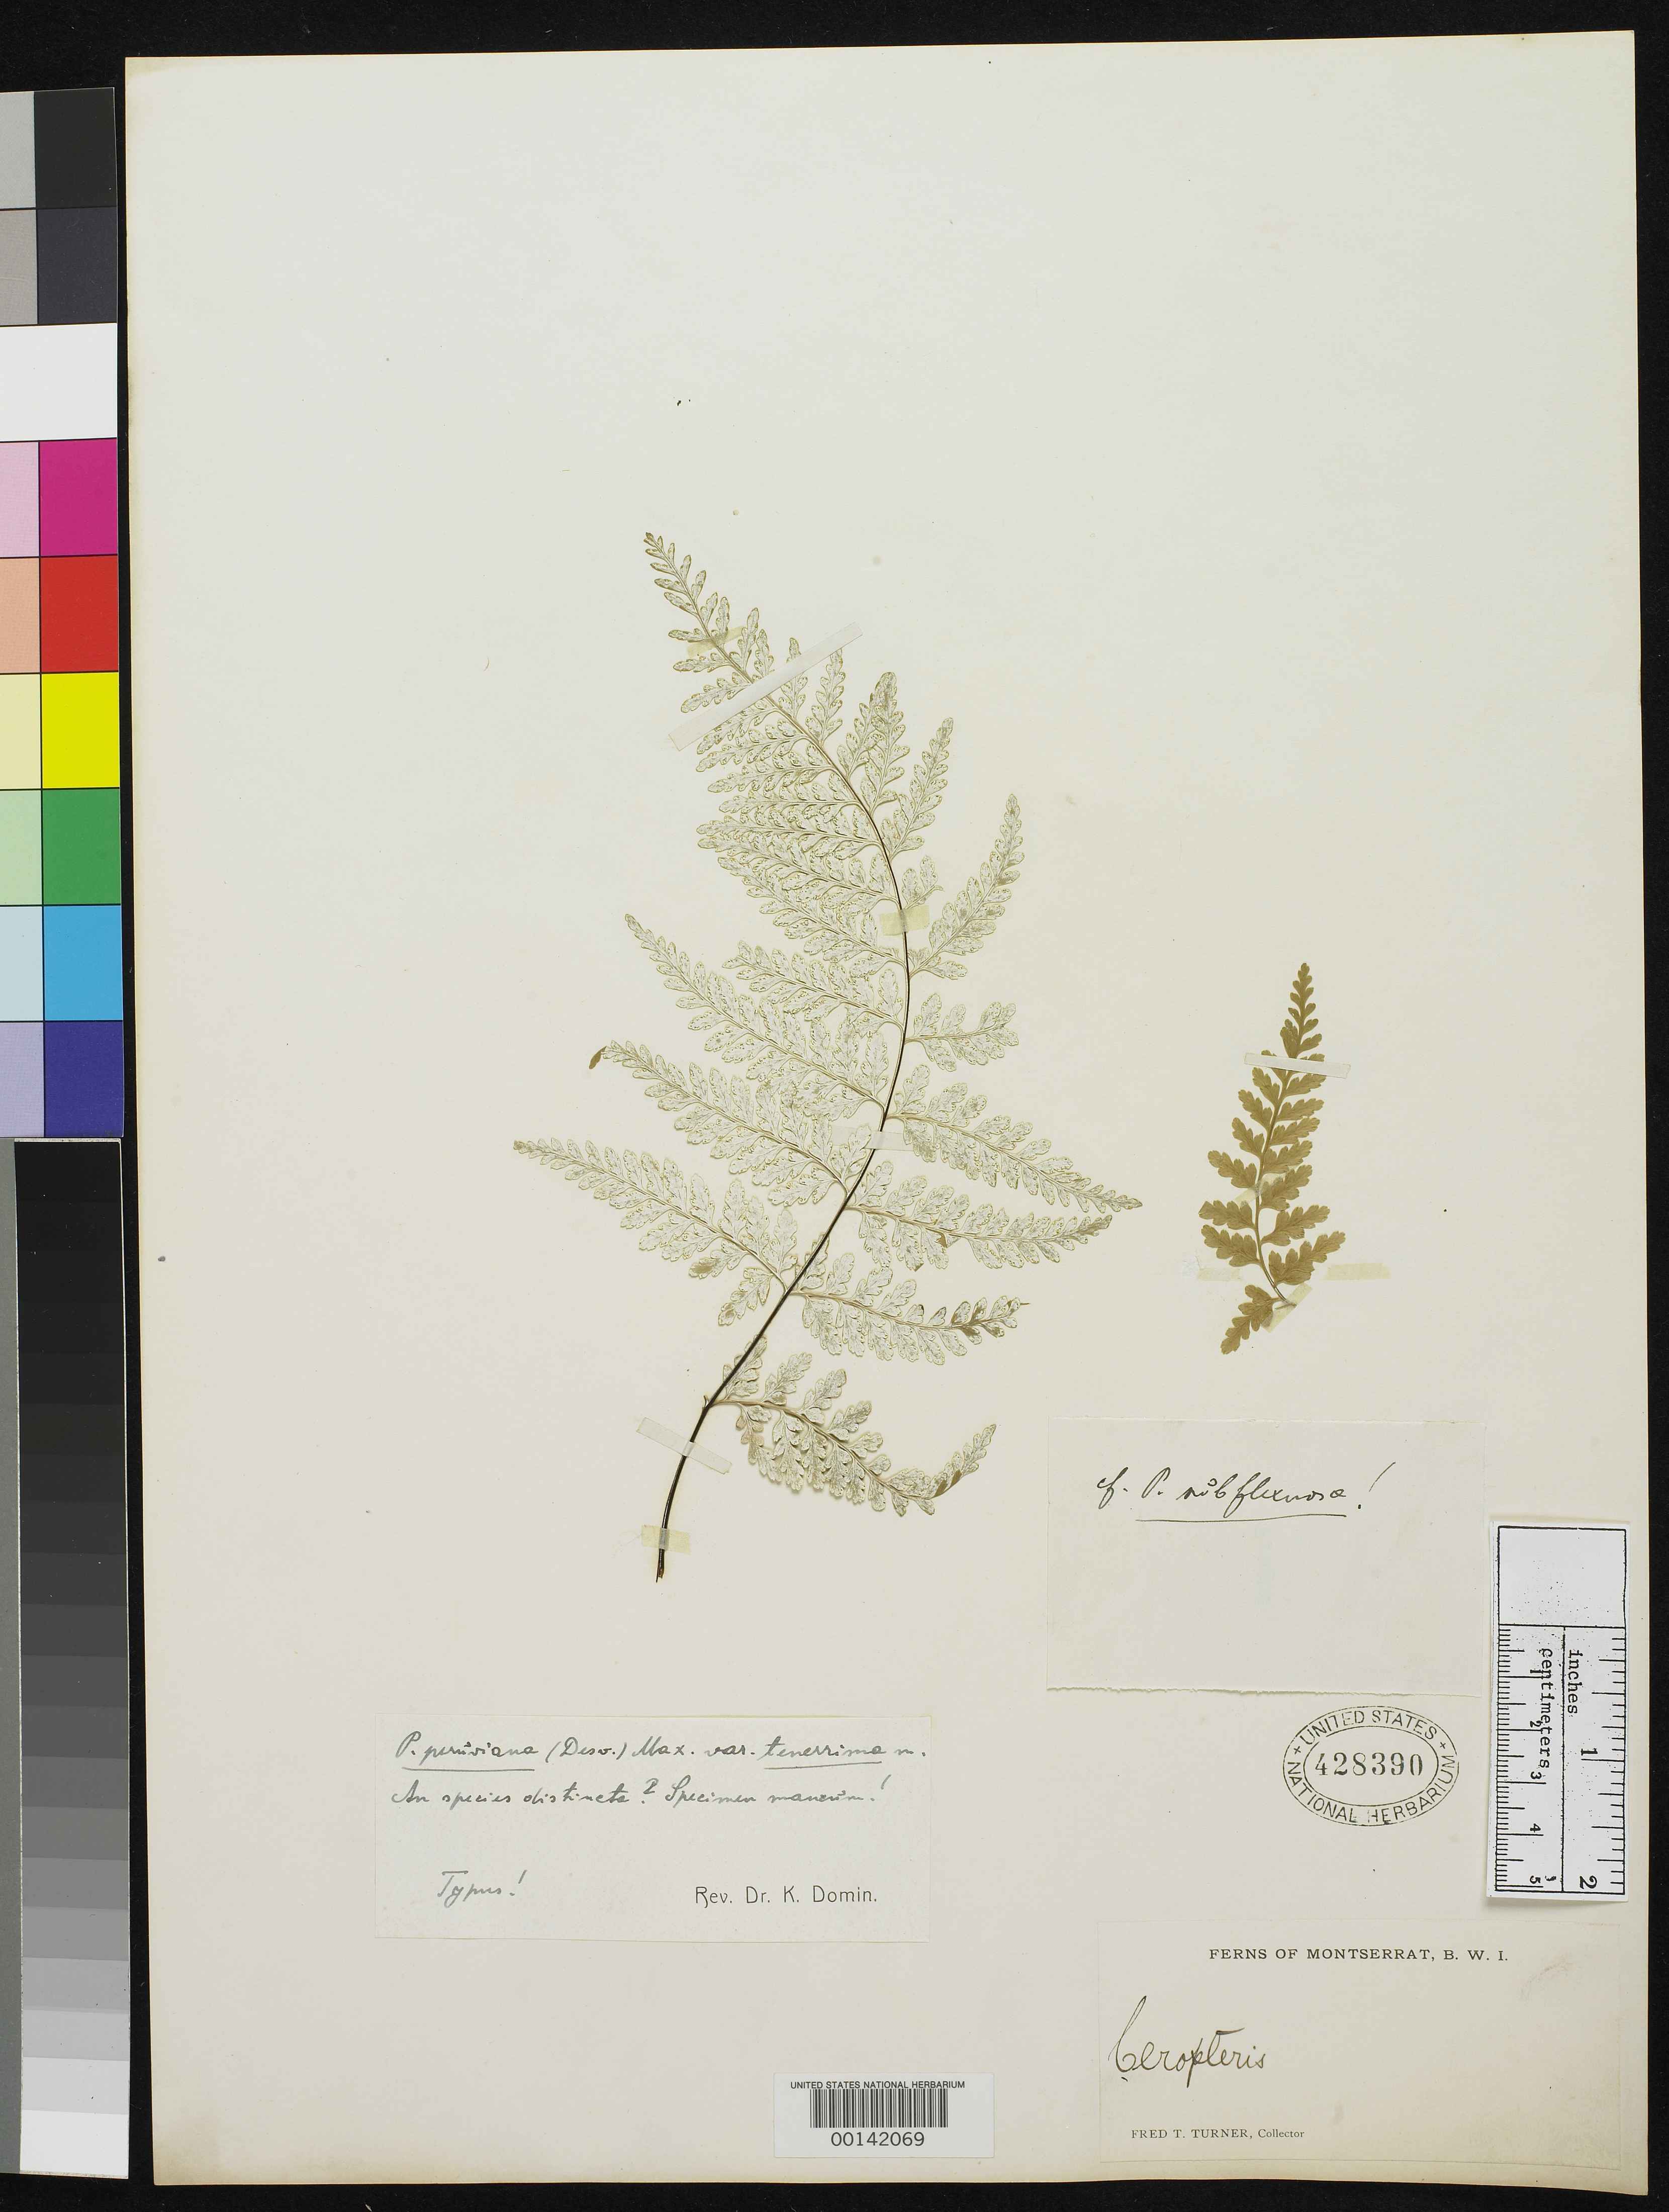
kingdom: Plantae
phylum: Tracheophyta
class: Polypodiopsida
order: Polypodiales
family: Pteridaceae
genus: Pityrogramma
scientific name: Pityrogramma tenerrima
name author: Domin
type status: Type Collection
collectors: F. T. Turner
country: Montserrat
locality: "West Indies".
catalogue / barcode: US 428390